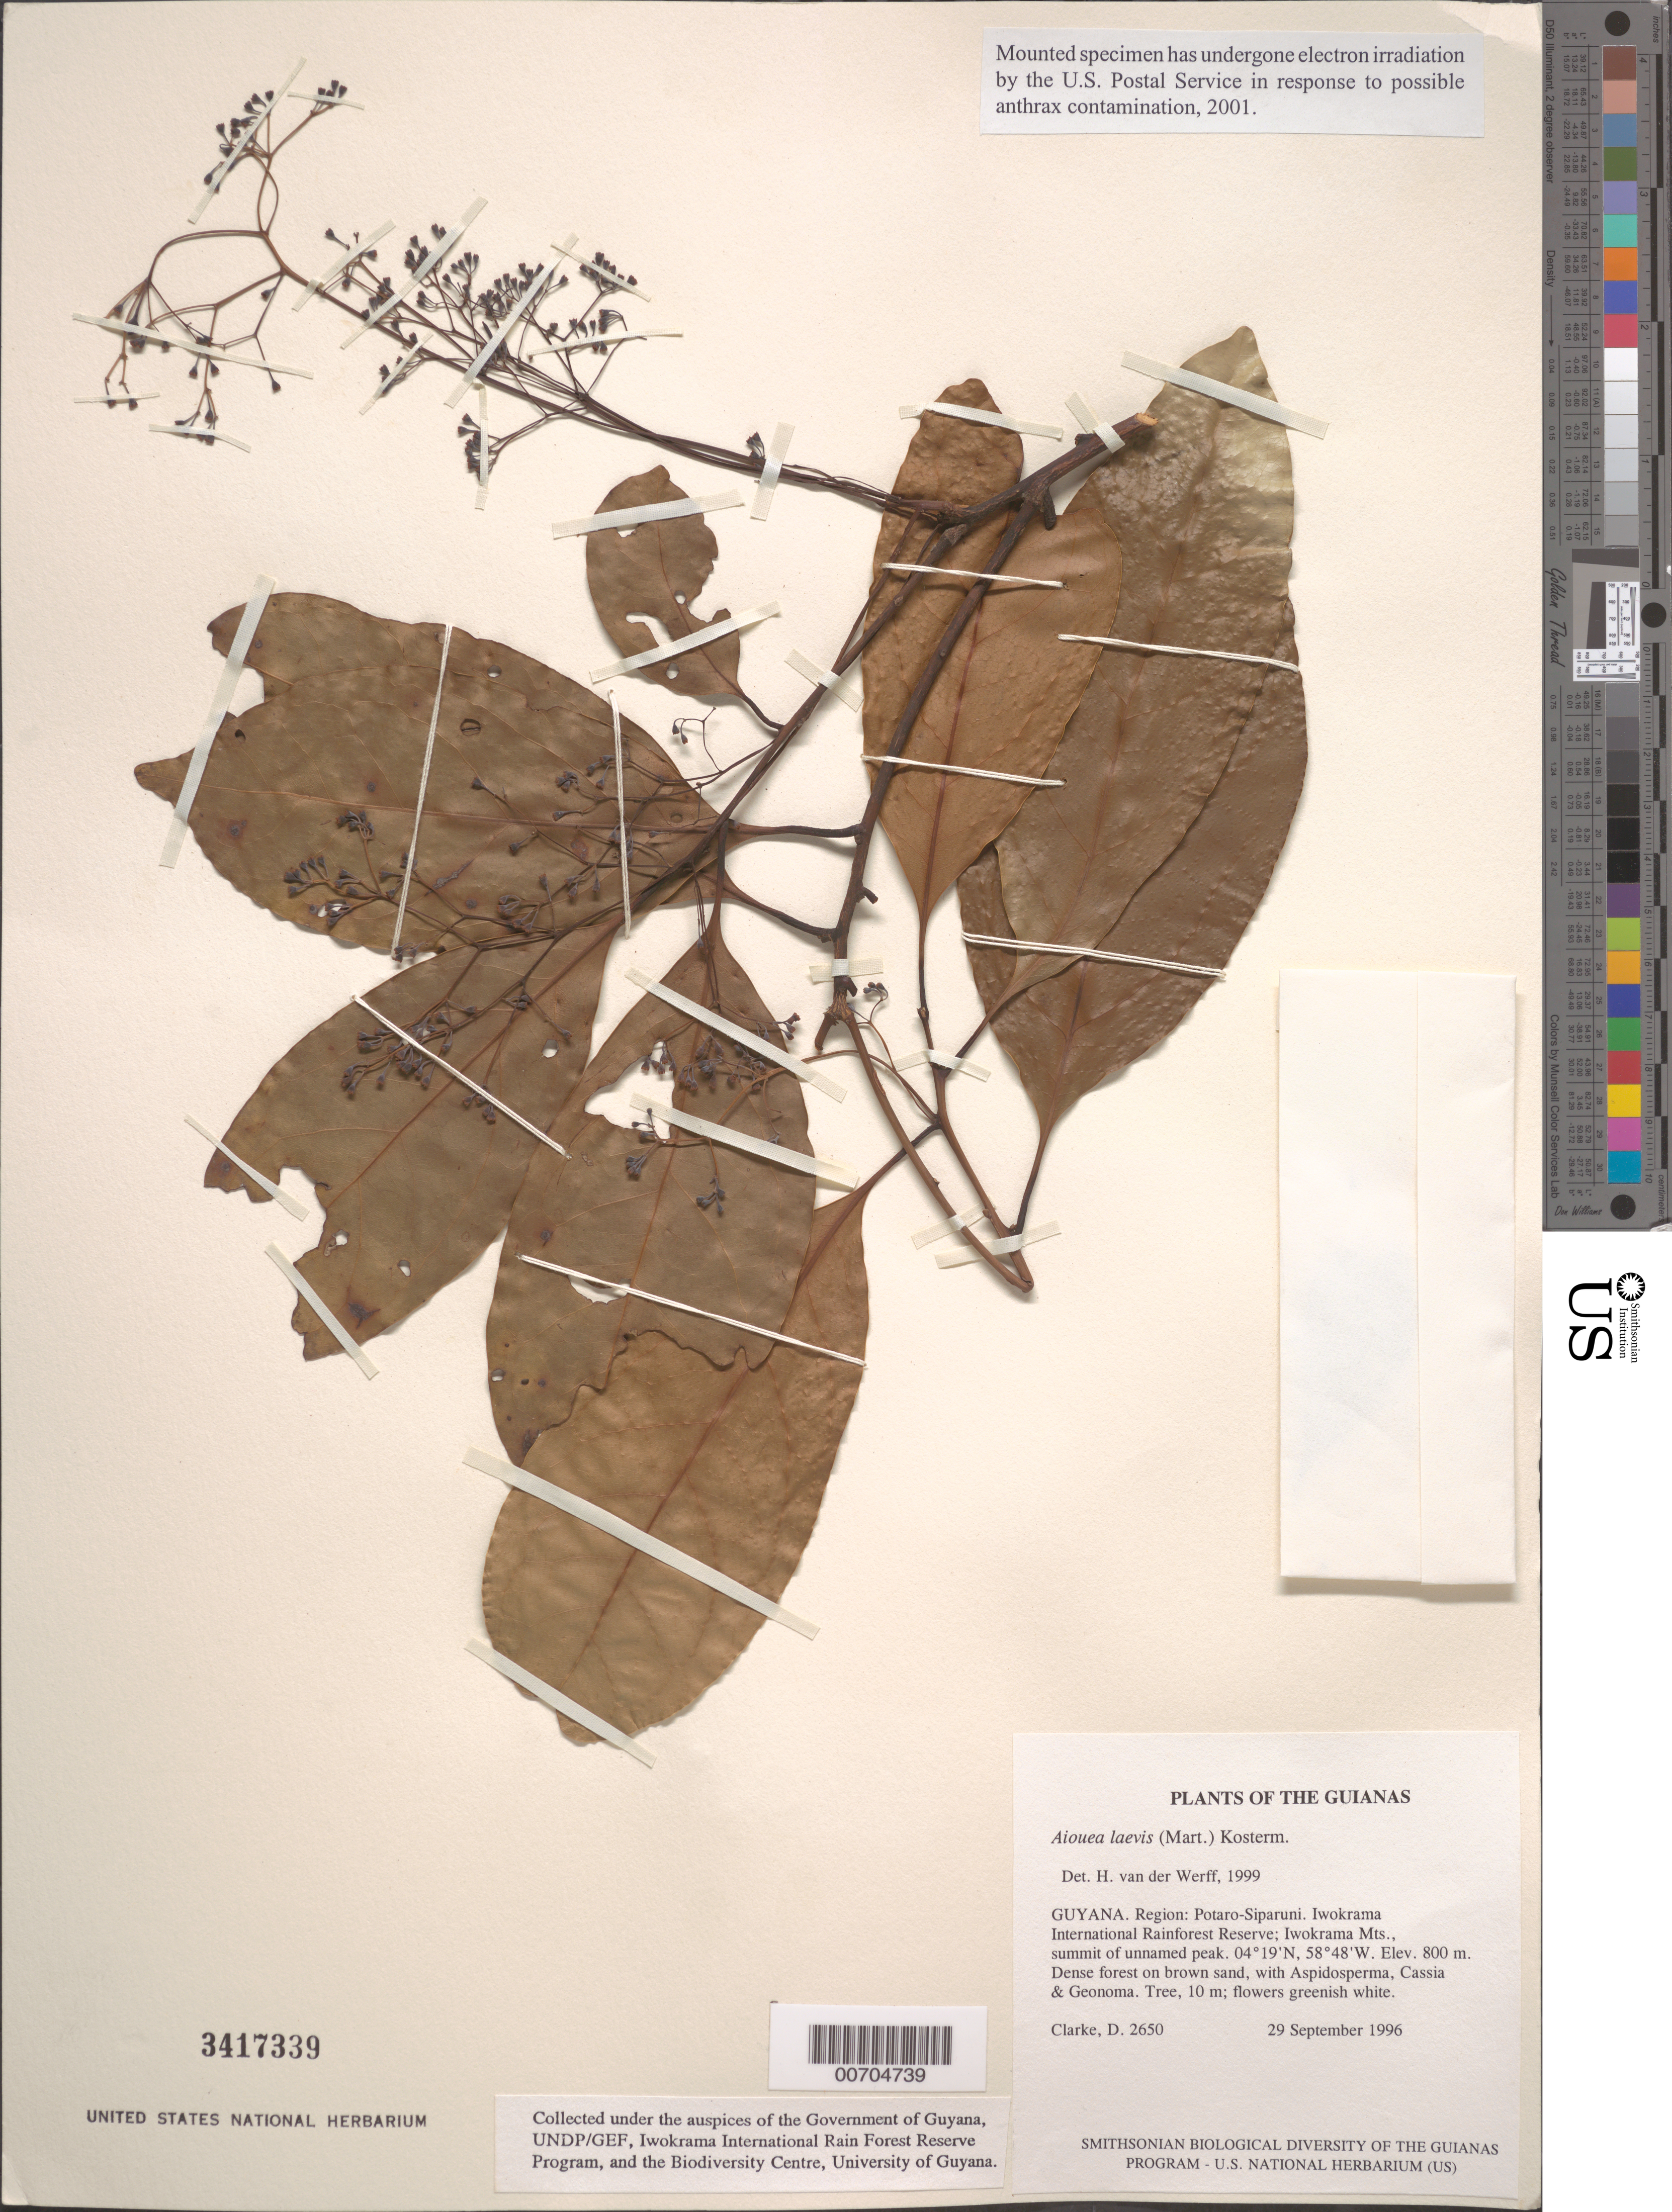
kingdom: Plantae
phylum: Tracheophyta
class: Magnoliopsida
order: Laurales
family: Lauraceae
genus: Aiouea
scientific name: Aiouea laevis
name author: (Mart.) Kosterm.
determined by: van der Werff, H., (MO), Missouri Botanical Garden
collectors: H. D. Clarke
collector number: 2650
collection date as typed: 29 September 1996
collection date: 1996-09-29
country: Guyana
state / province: Potaro-Siparuni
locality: Iwokrama International Rainforest Reserve; Iwokrama Mts., summit of unnamed peak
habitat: Dense forest on brown sand, with Aspidosperma, Cassia & Geonoma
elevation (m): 800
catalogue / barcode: US 3417339